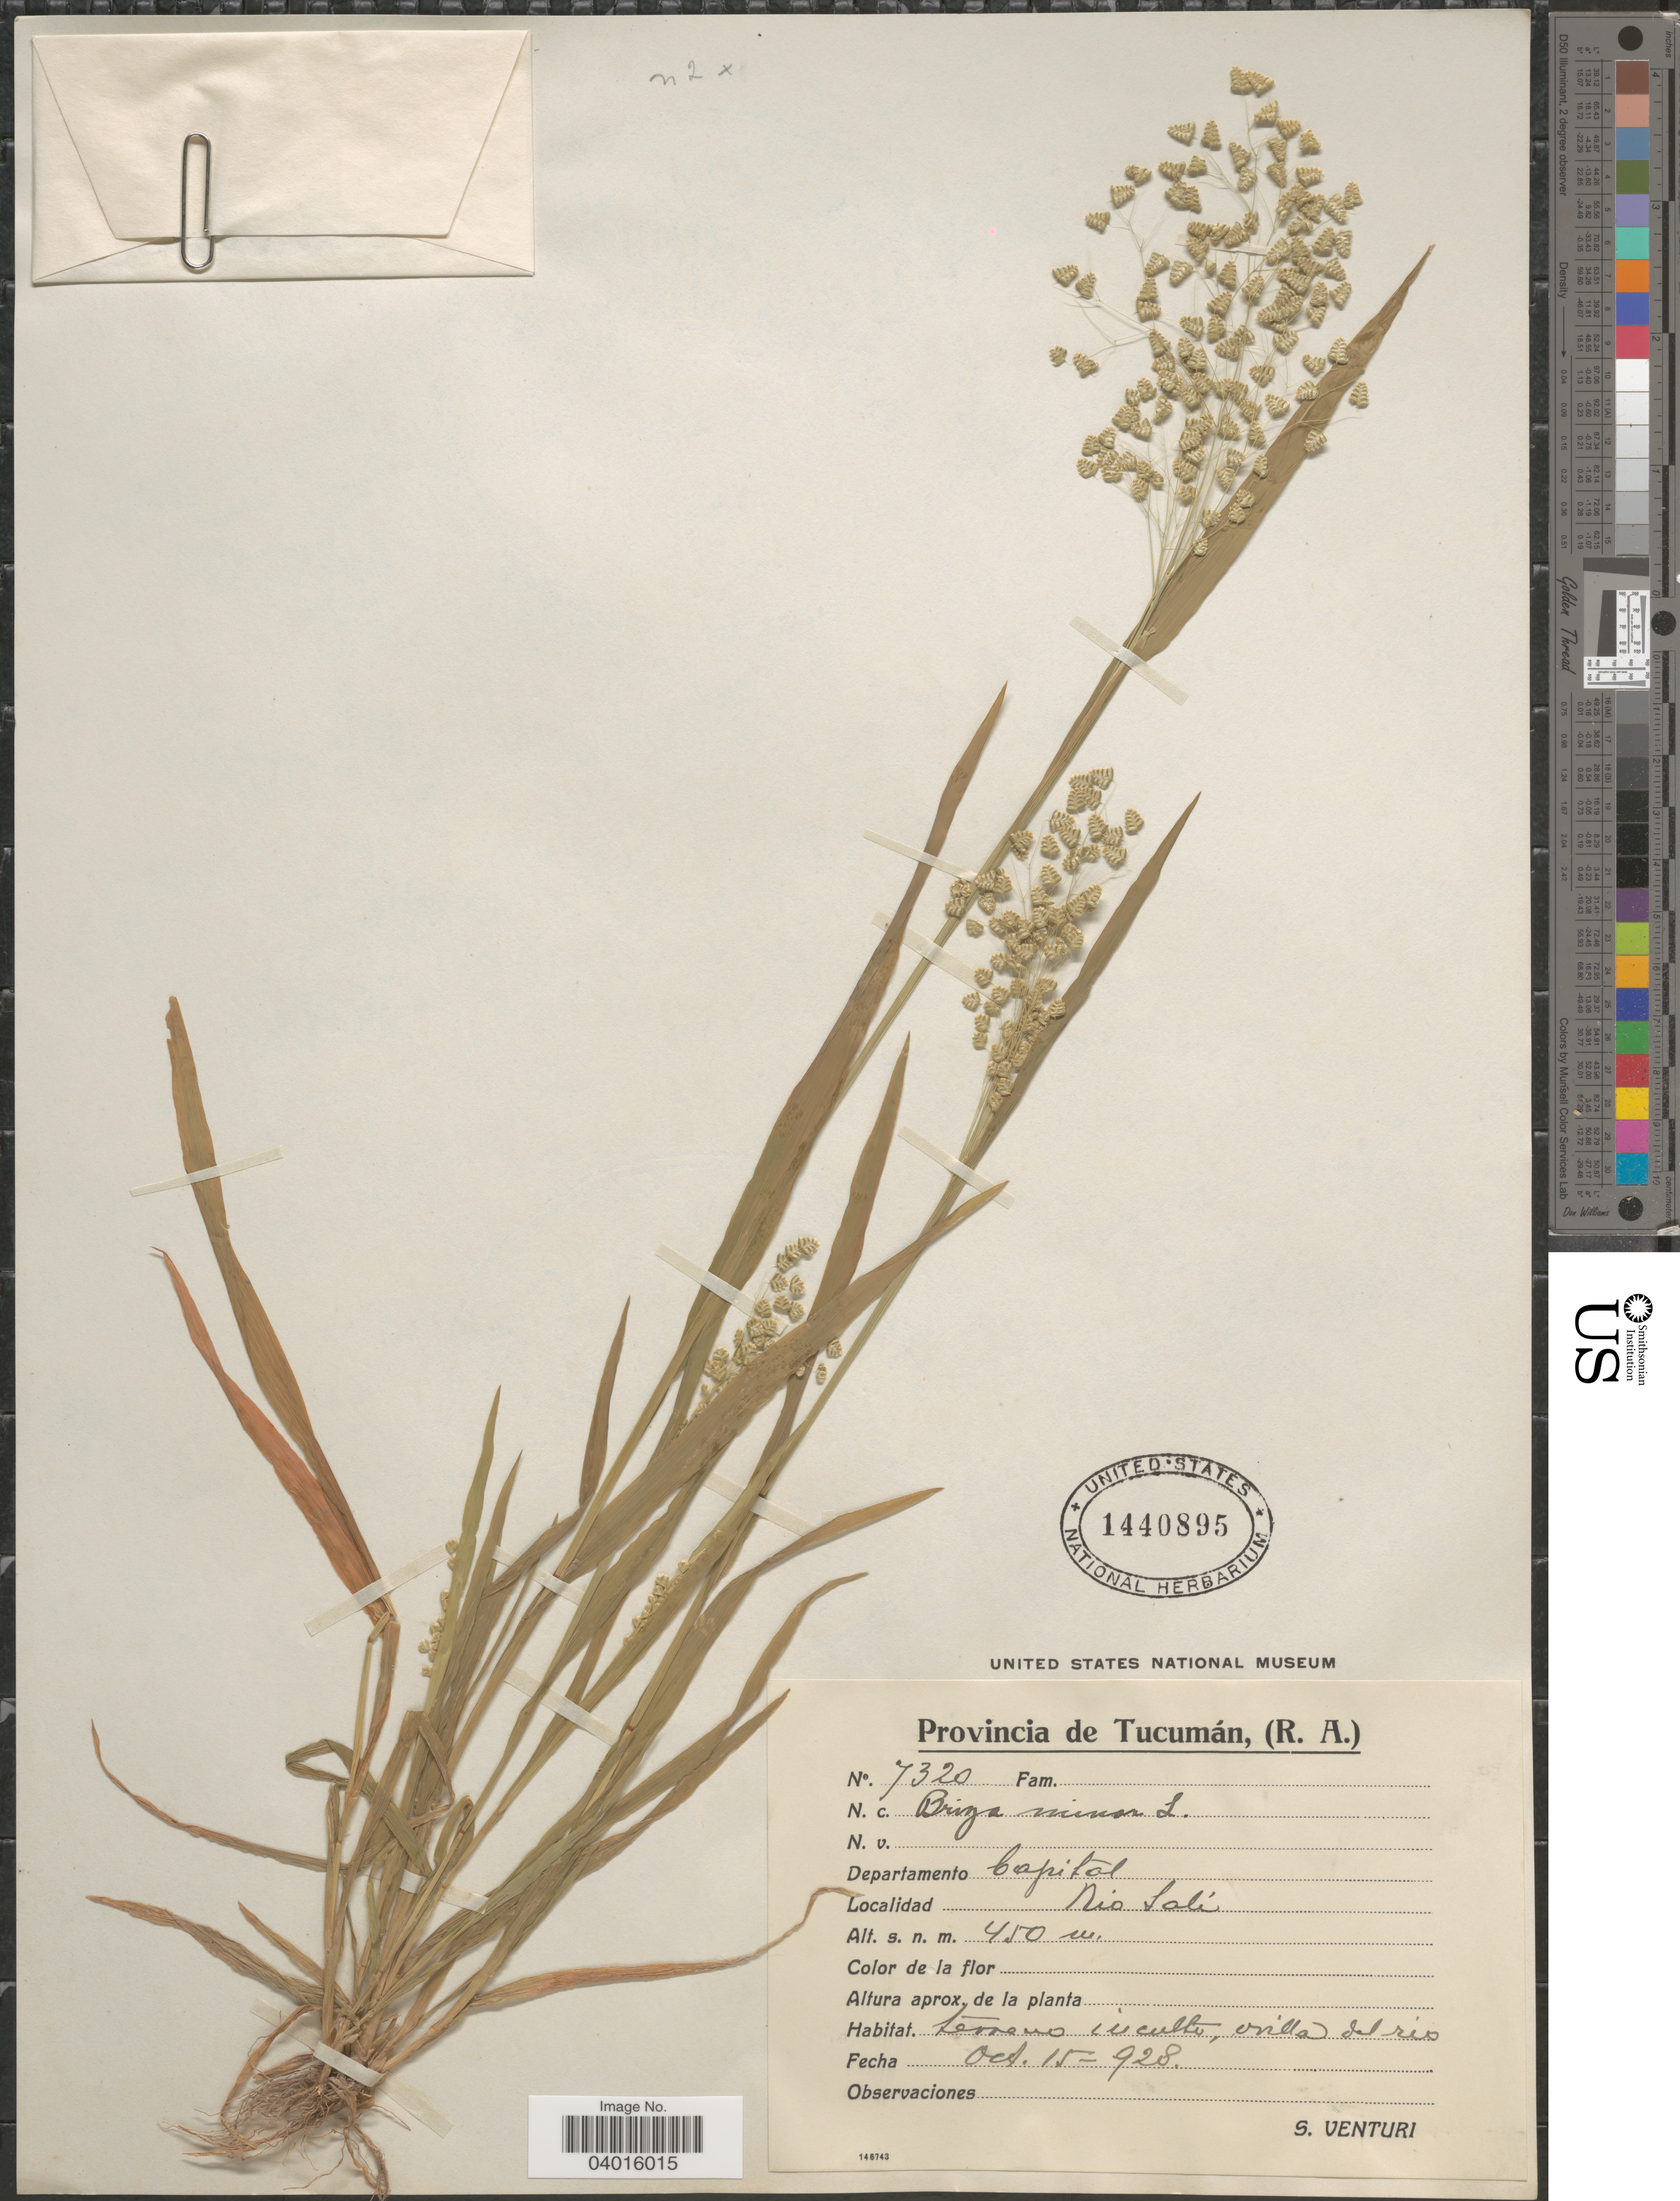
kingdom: Plantae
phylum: Tracheophyta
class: Liliopsida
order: Poales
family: Poaceae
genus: Briza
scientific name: Briza minor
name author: L.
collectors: S. Venturi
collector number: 7320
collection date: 1928-10-15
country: Argentina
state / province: Tucuman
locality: Departamento Capital. Rio Salí.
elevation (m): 450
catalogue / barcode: US 1440895